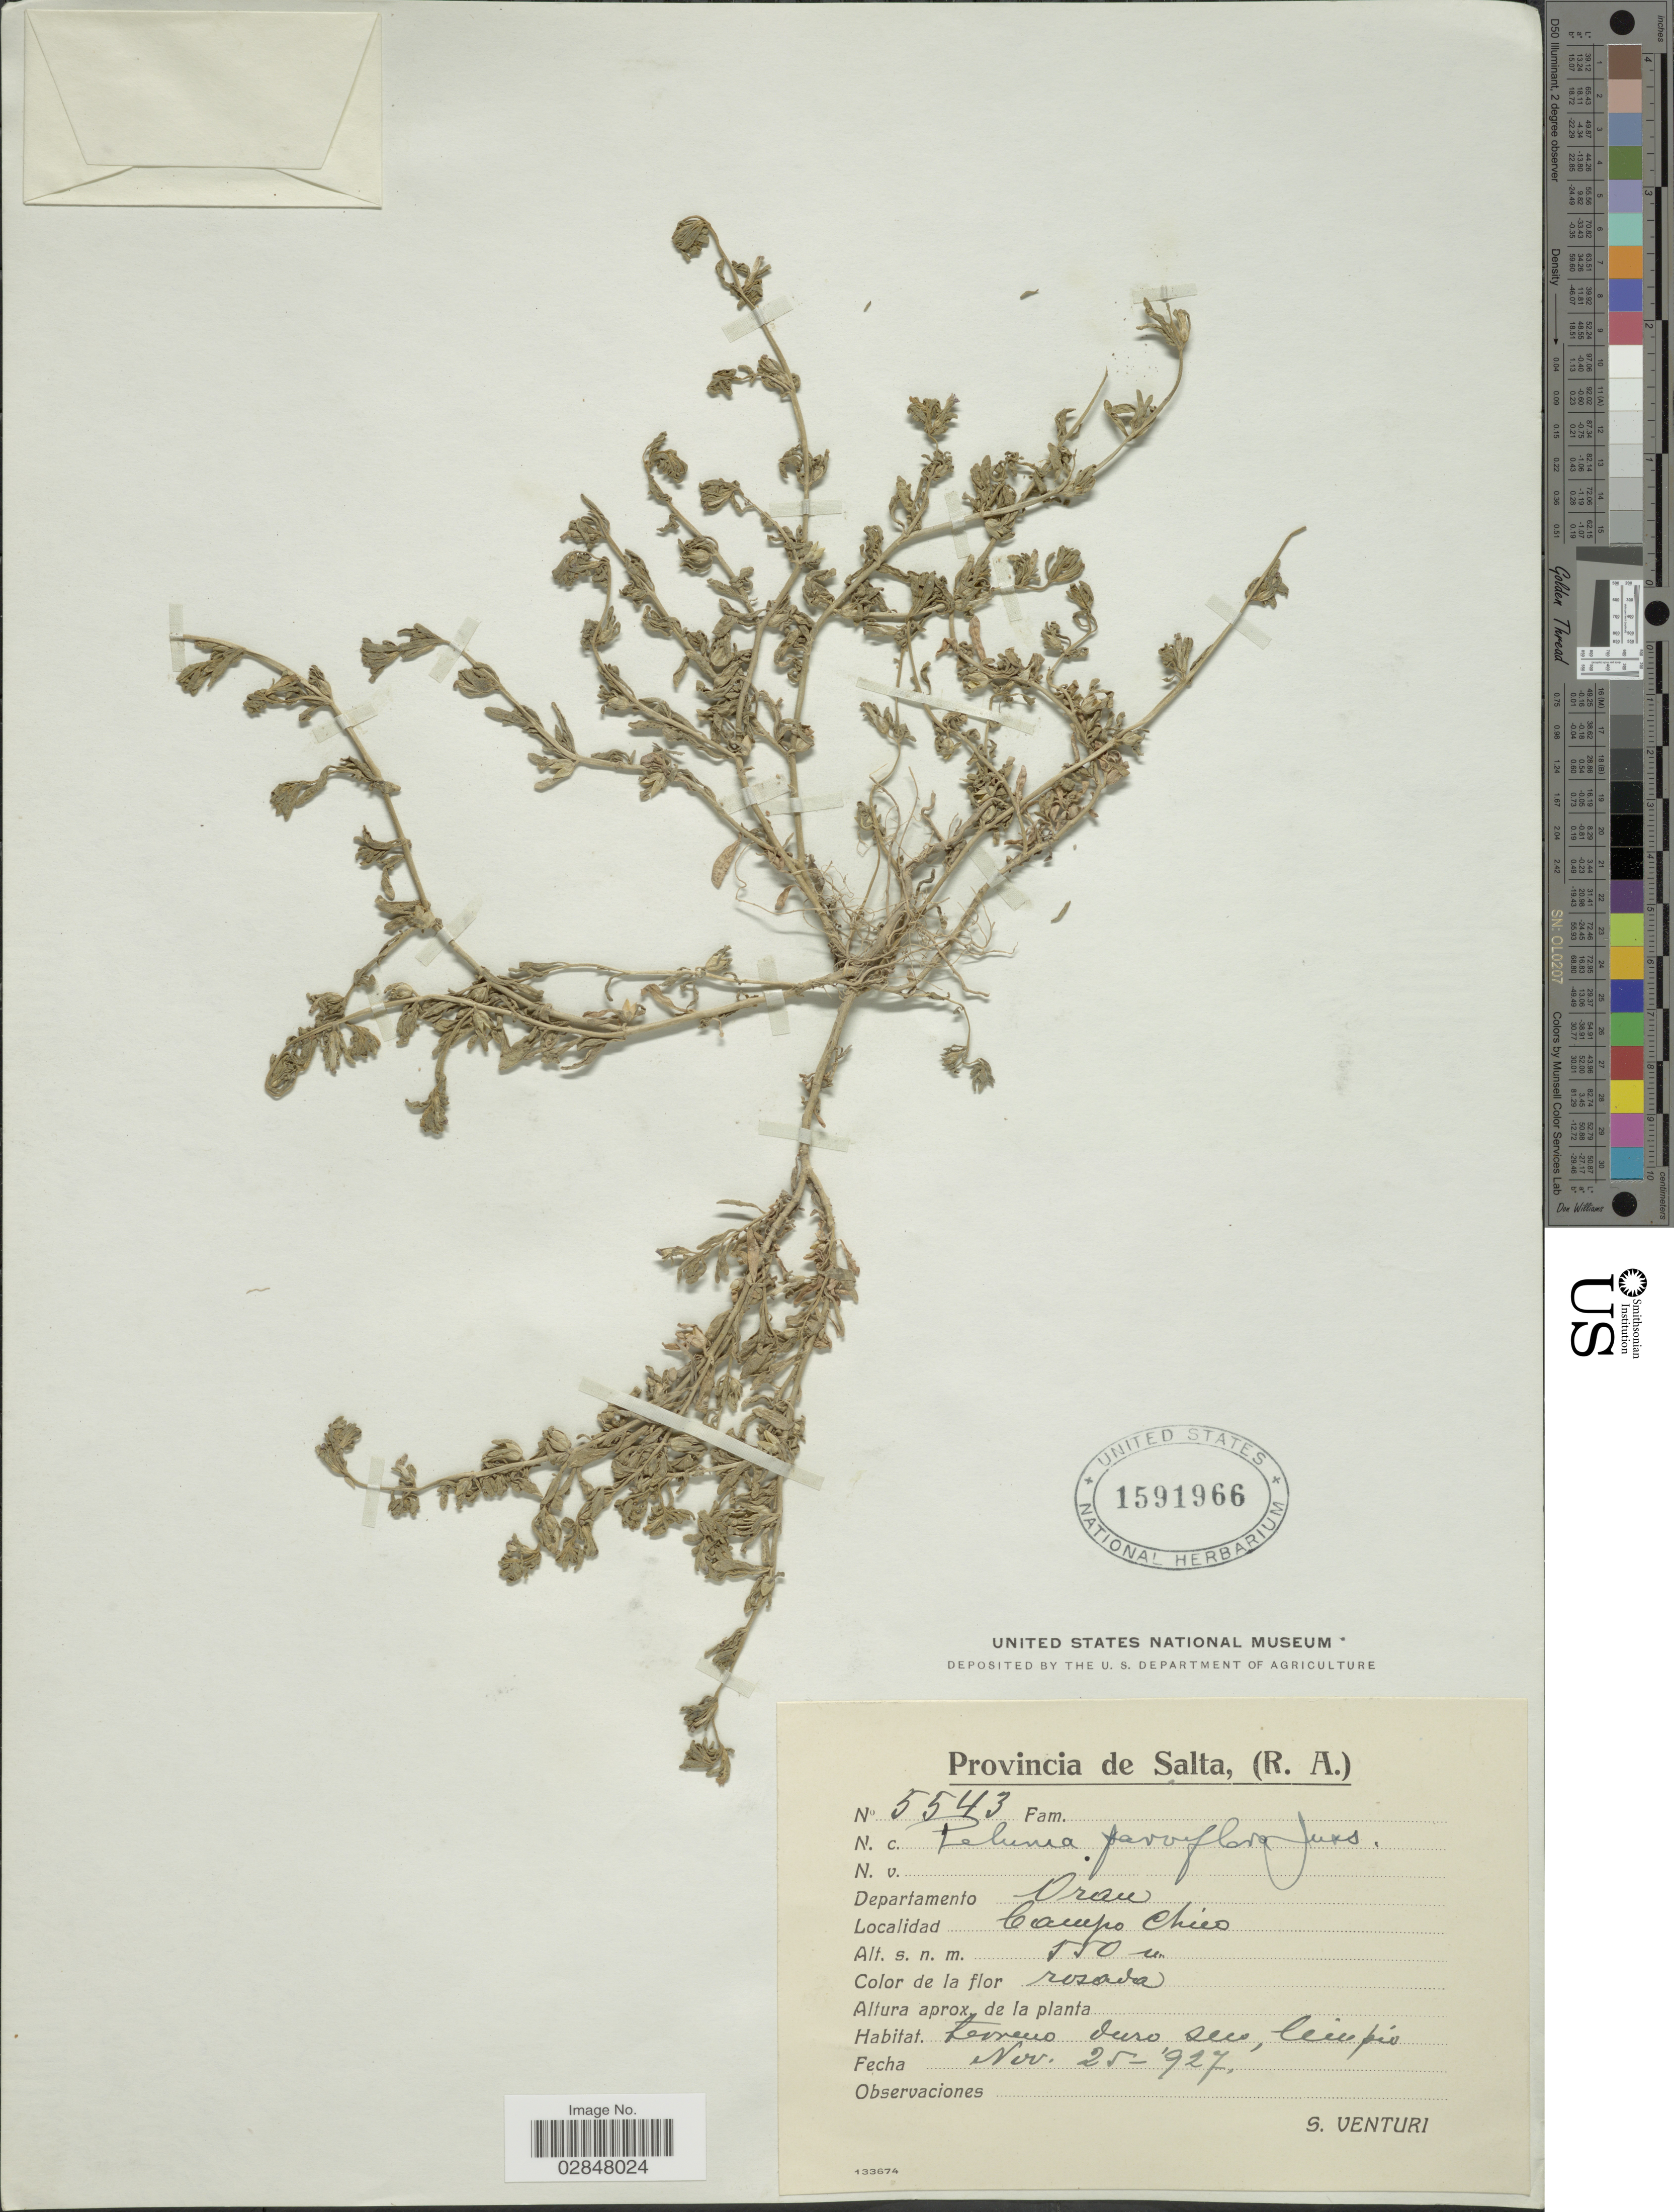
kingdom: Plantae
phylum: Tracheophyta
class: Magnoliopsida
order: Solanales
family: Solanaceae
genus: Petunia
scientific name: Petunia parviflora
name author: Juss.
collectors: S. Venturi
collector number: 5543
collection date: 1927-11-25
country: Argentina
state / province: Salta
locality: (R.A.), Departamento Oran, Campo Chico.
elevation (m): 550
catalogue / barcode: US 1591966